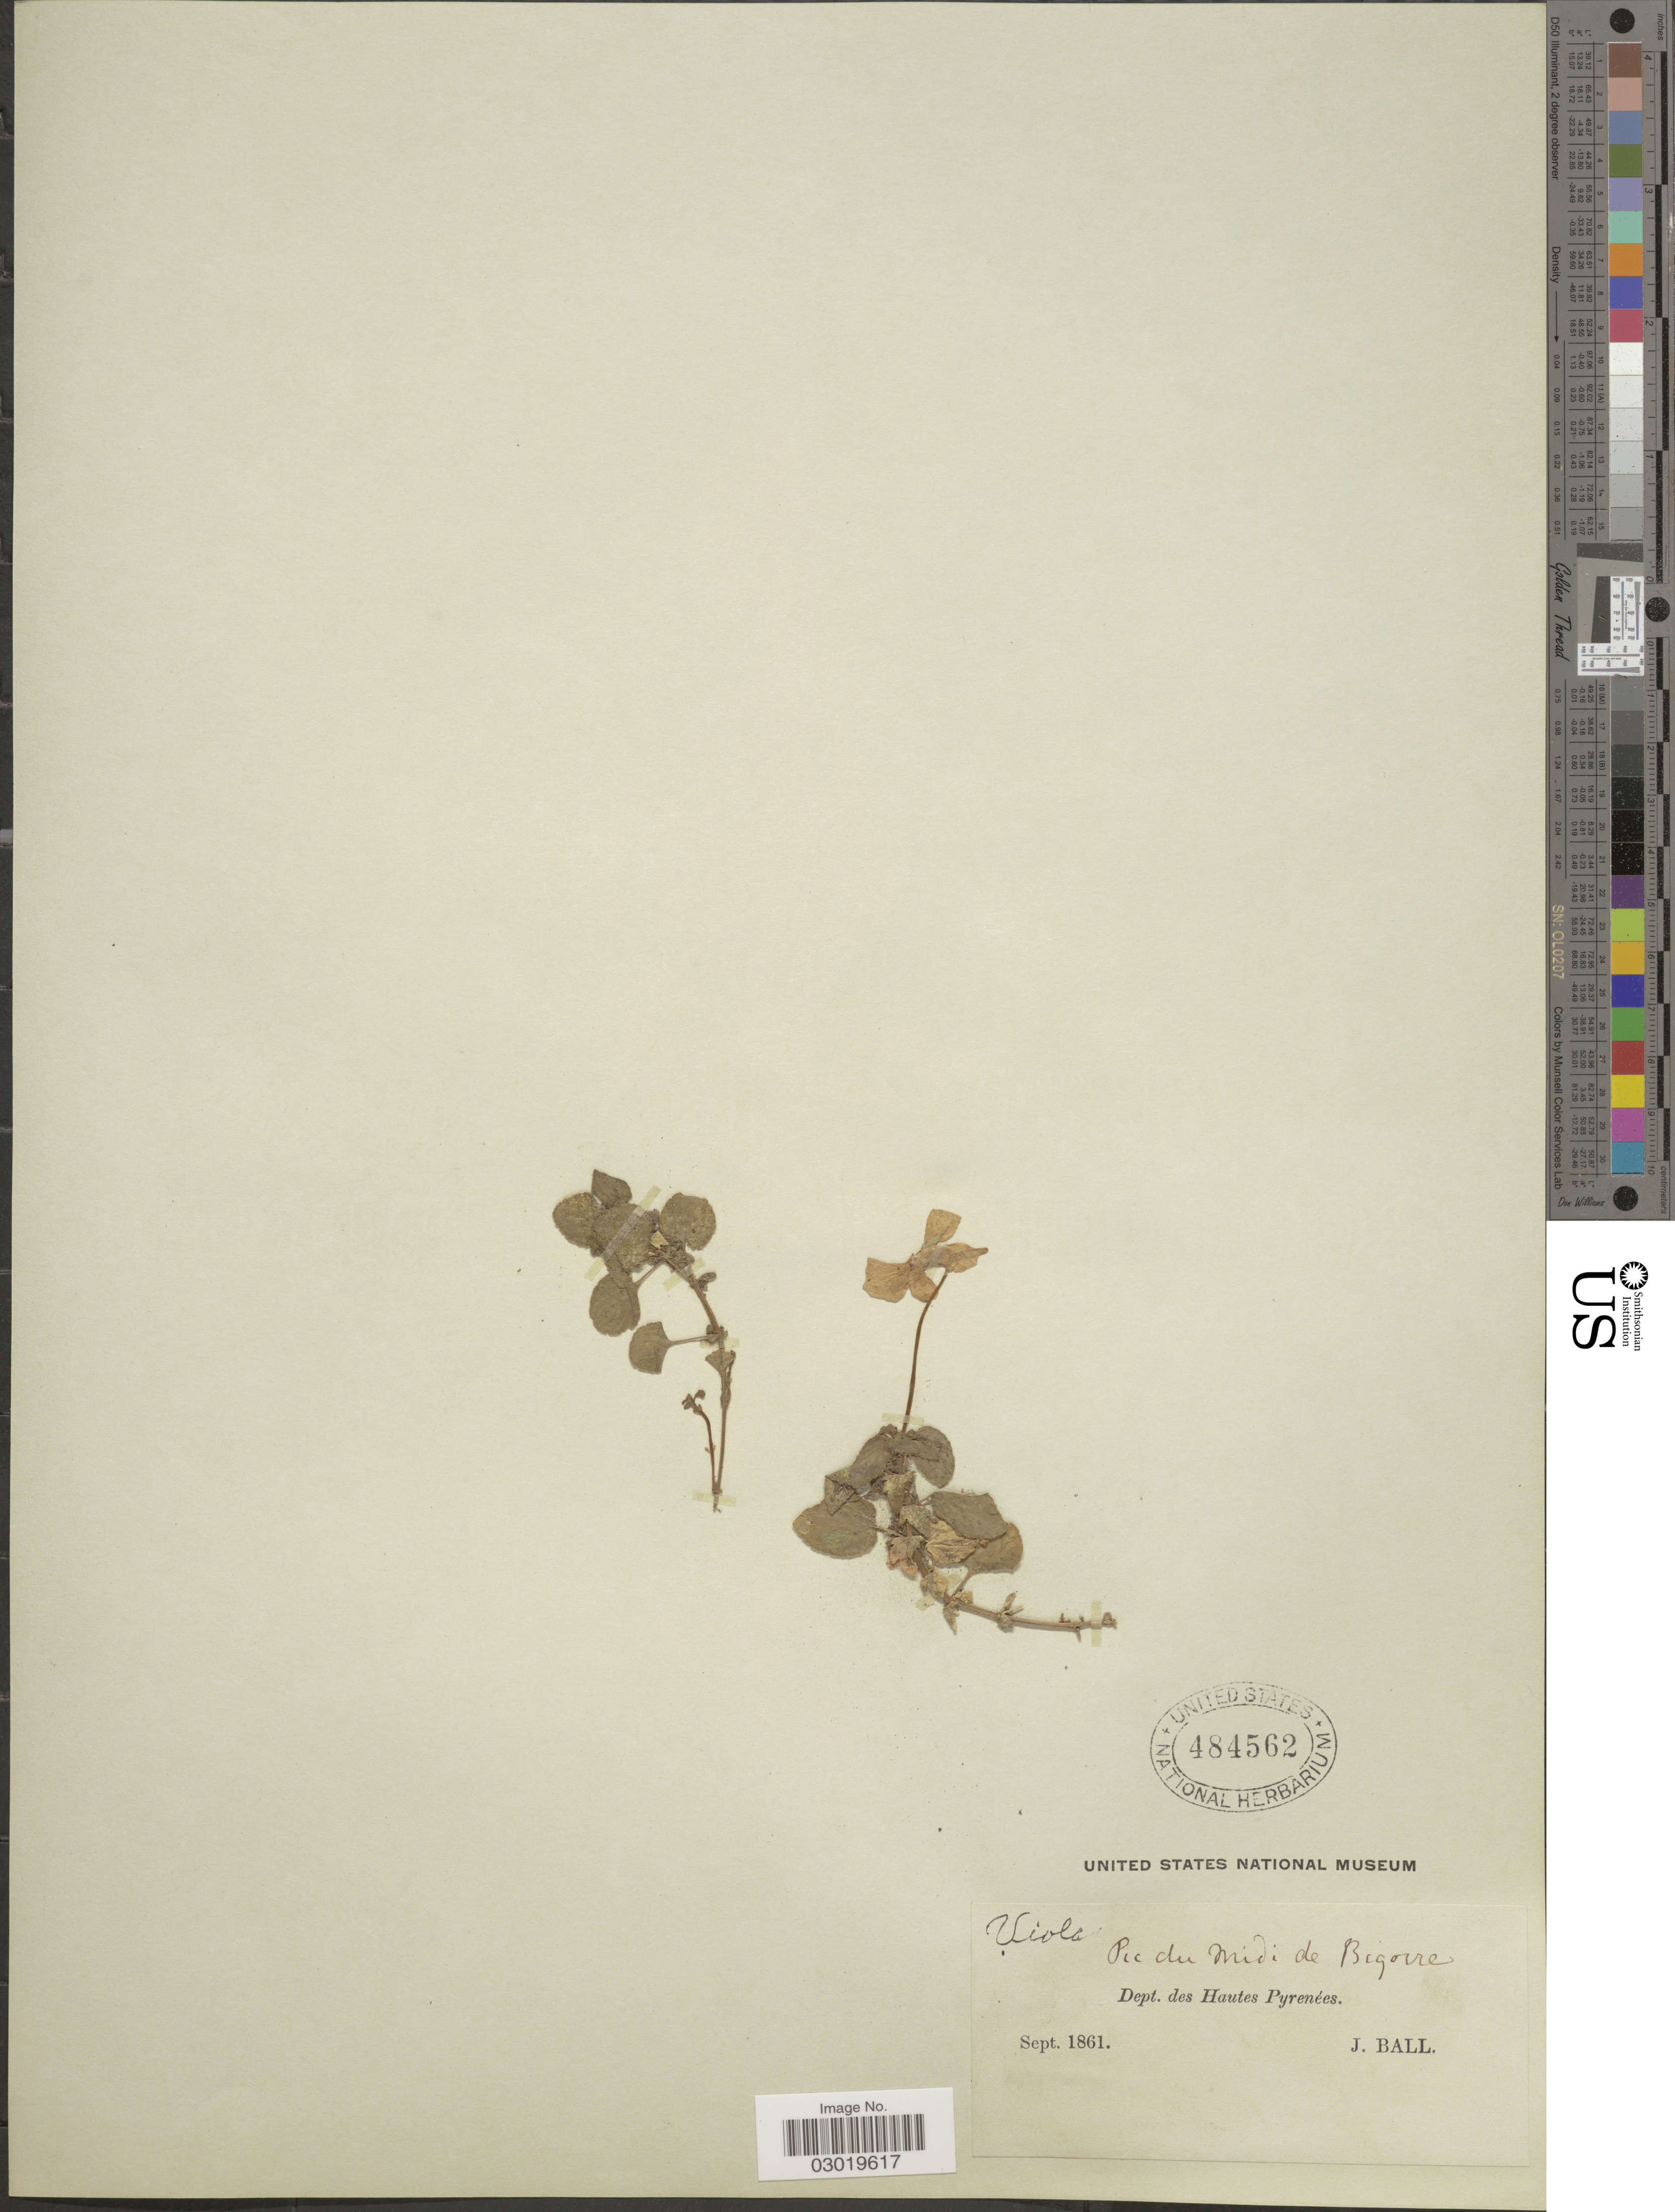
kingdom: Plantae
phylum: Tracheophyta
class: Magnoliopsida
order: Malpighiales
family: Violaceae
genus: Viola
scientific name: Viola sp.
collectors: J. Ball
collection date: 1861-09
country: France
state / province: Occitanie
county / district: Hautes-Pyrénées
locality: Pic du Midi de Bigorre, Dept. des Hautes Pyrenées.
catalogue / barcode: US 484562